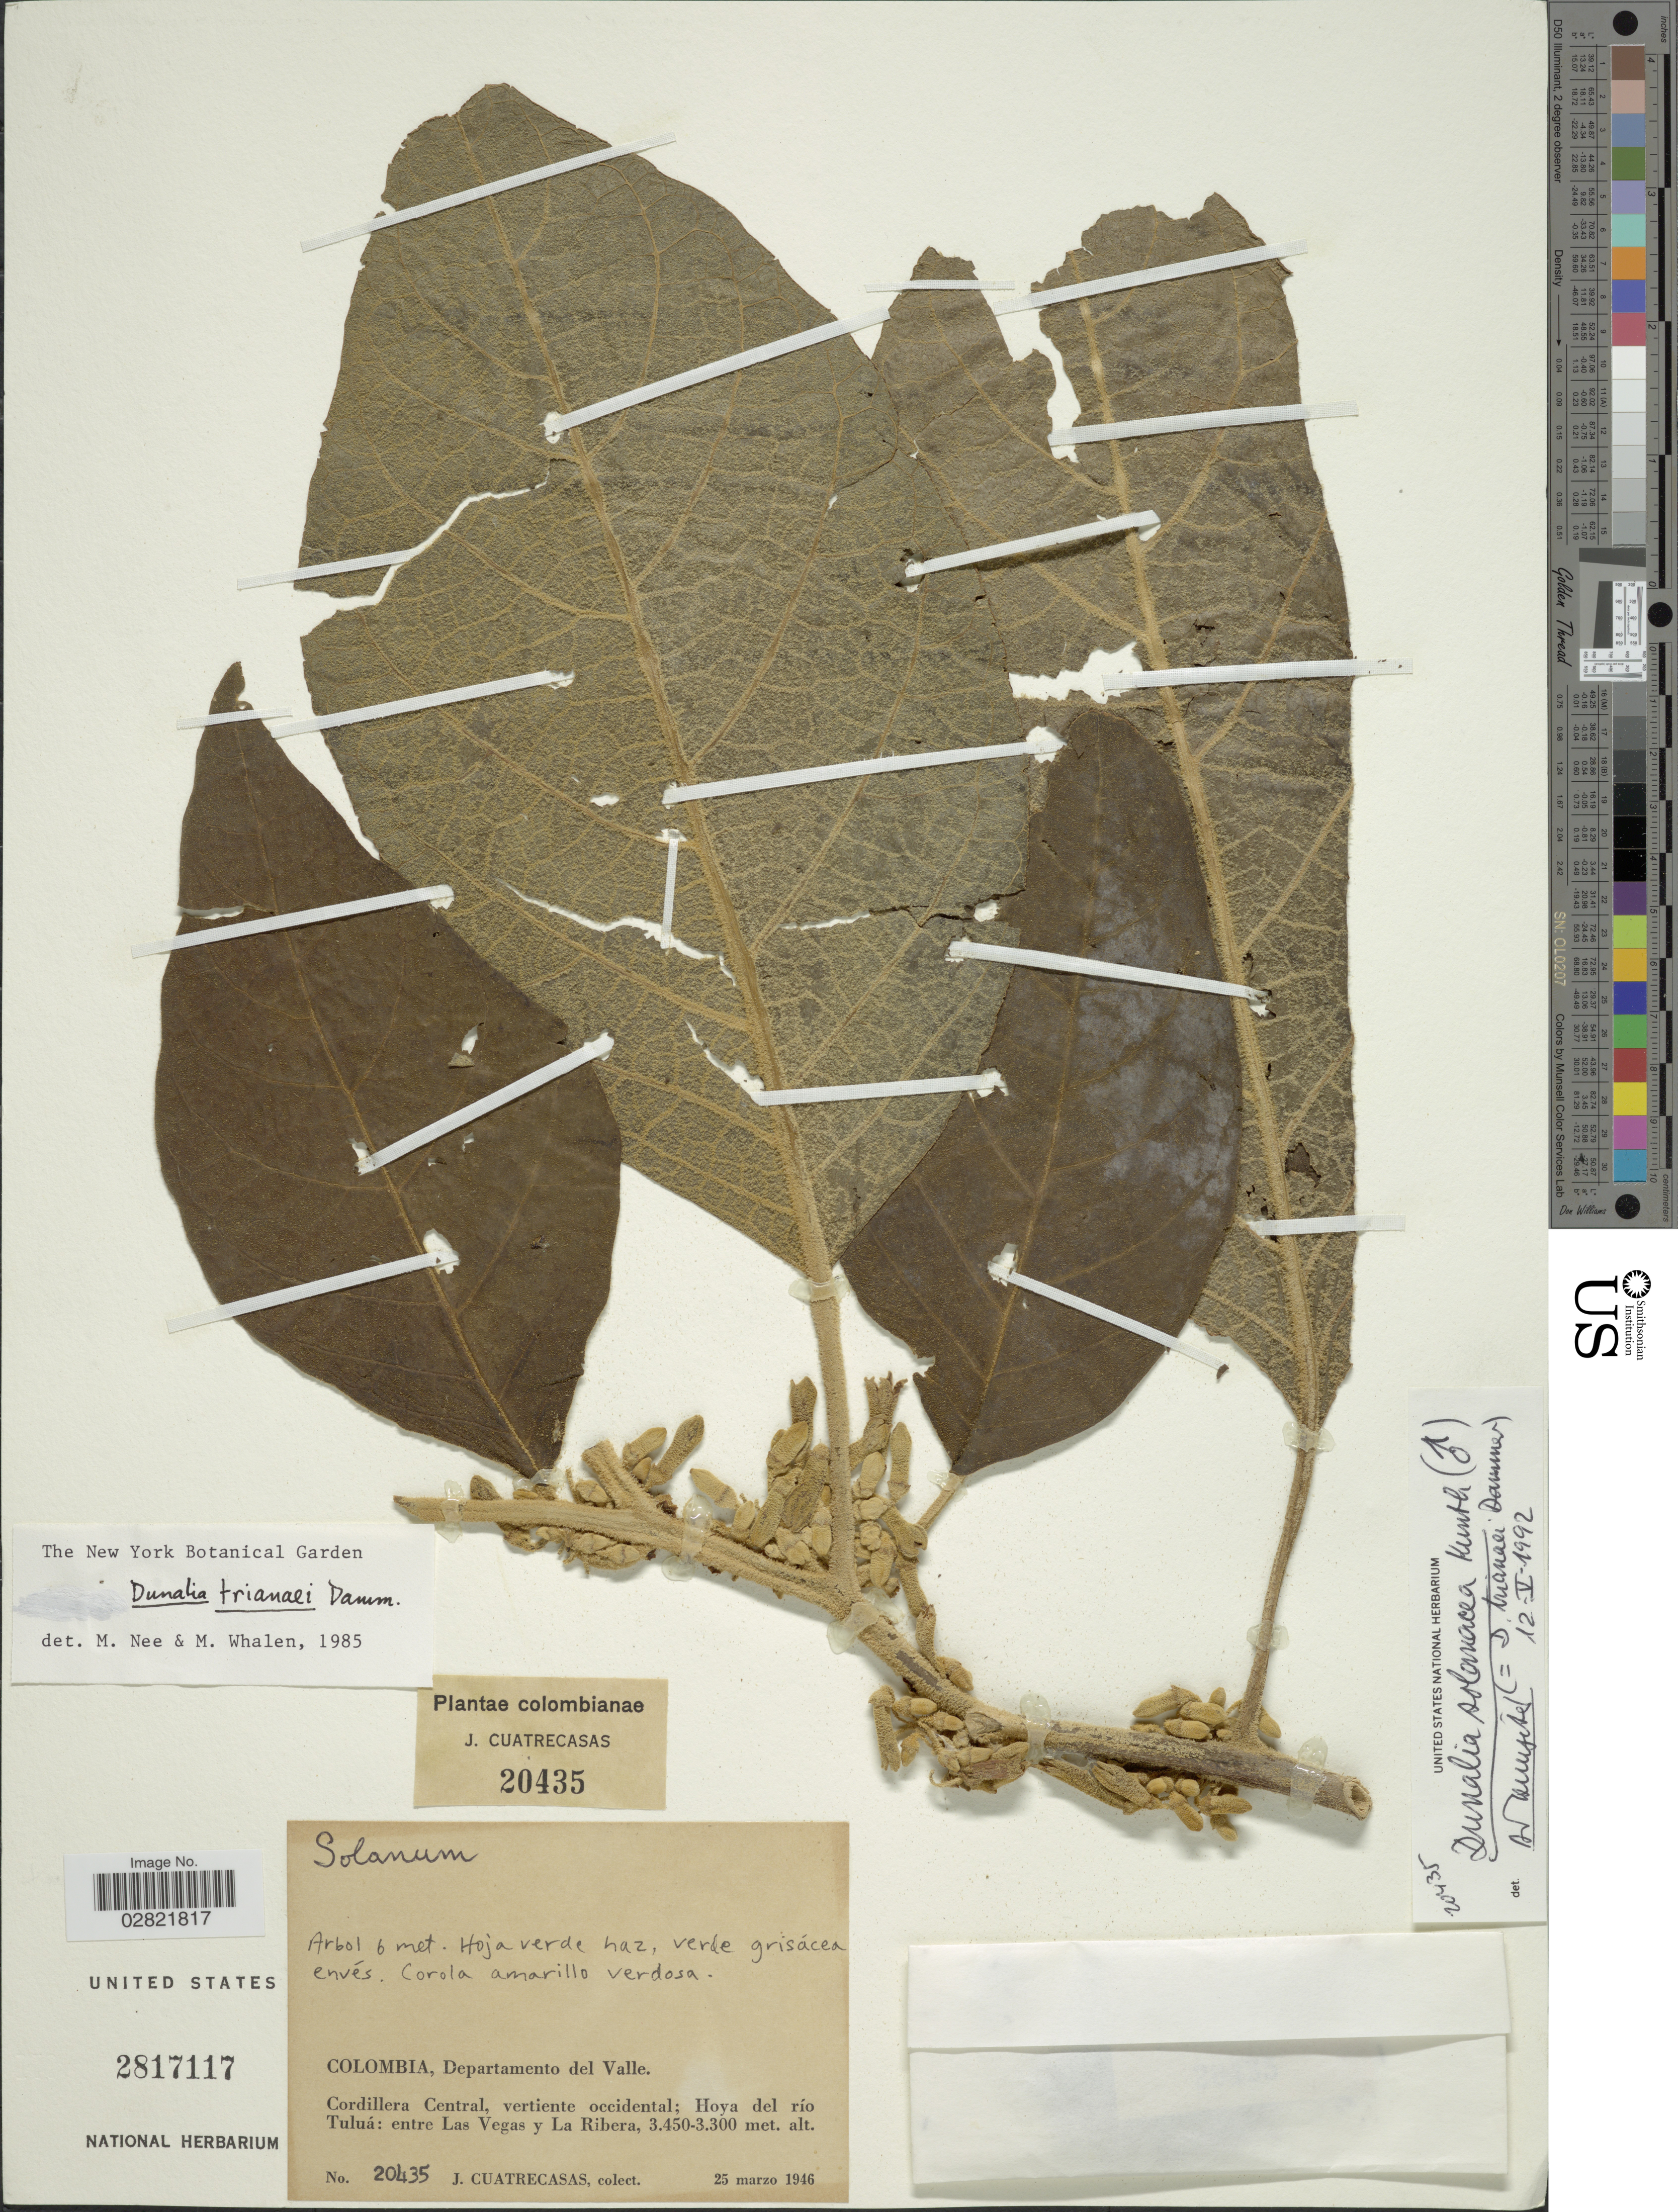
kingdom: Plantae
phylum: Tracheophyta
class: Magnoliopsida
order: Solanales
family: Solanaceae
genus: Dunalia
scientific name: Dunalia solanacea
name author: Kunth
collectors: J. Cuatrecasas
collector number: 20435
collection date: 1946-03-25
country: Colombia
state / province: Valle del Cauca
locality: Departamento del Valle. Cordillera Central, vertiente occidental; Hoya del río Tuluá: entre Las Vegas y La Ribera.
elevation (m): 3300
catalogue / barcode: US 2817117